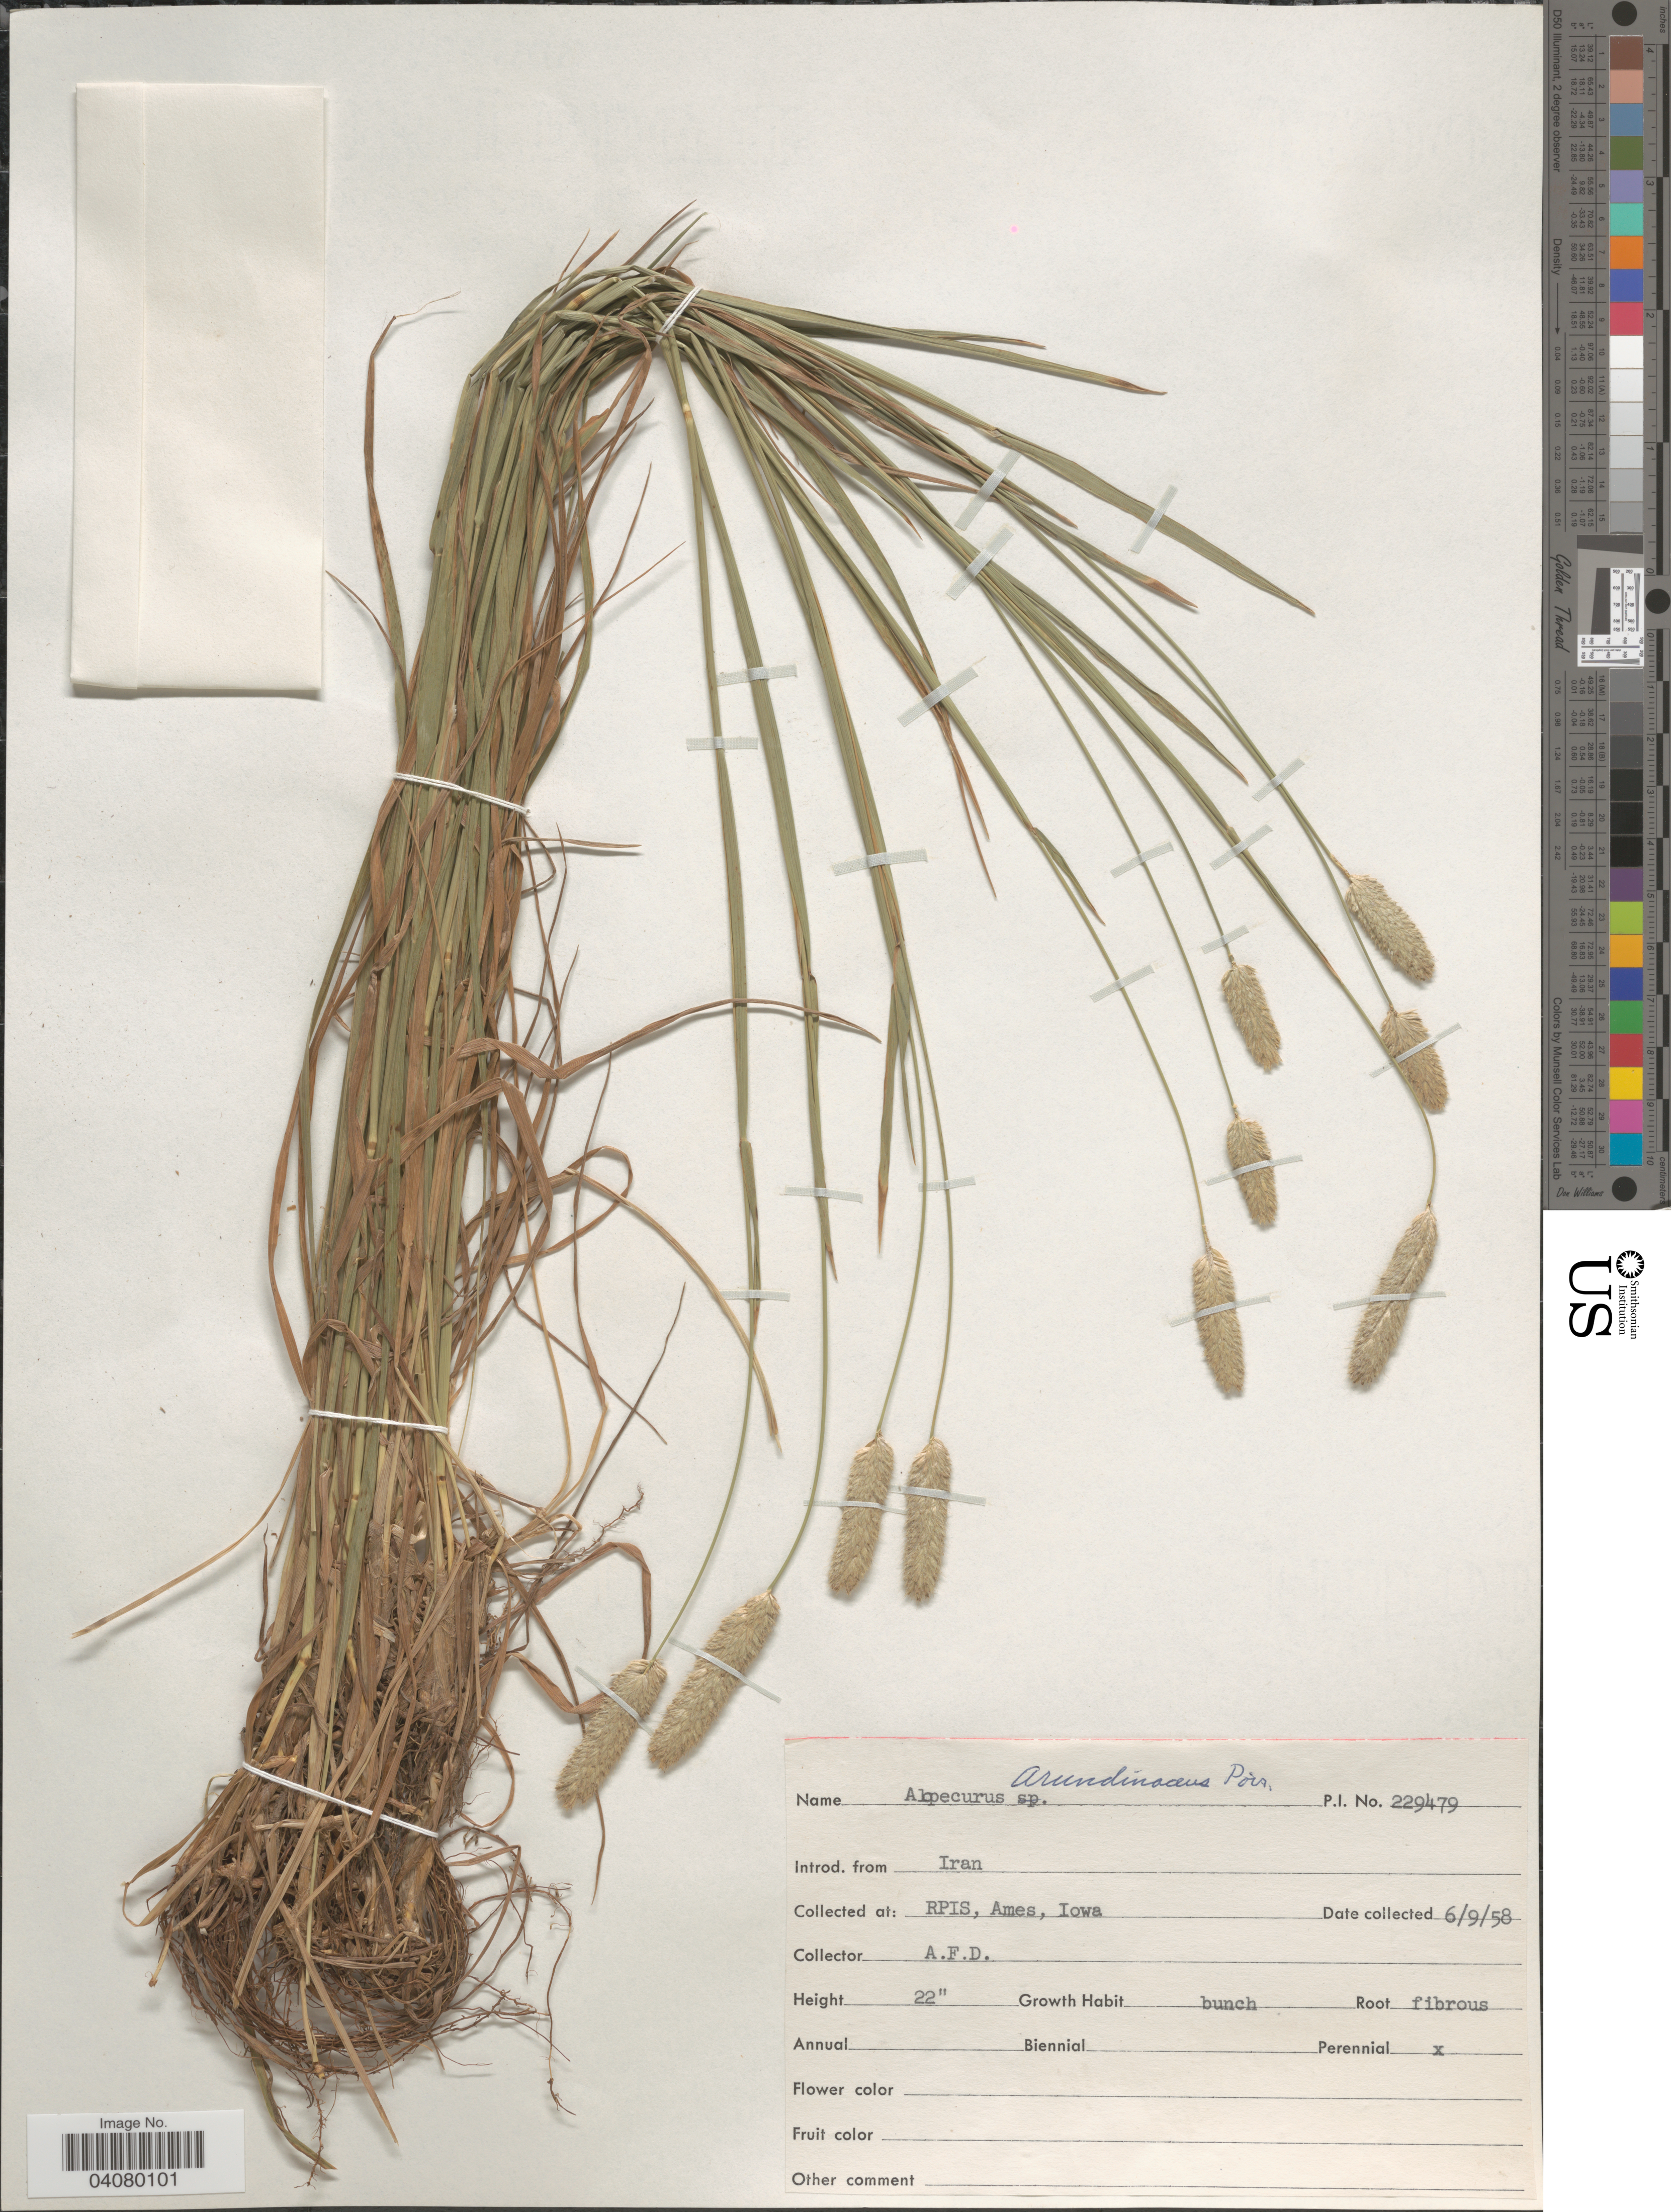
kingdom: Plantae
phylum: Tracheophyta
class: Liliopsida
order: Poales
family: Poaceae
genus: Alopecurus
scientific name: Alopecurus arundinaceus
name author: Poir.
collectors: A. D.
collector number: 229479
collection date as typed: Transcribed d/m/y: 9/6/58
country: United States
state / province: Iowa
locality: RPIS, Ames.